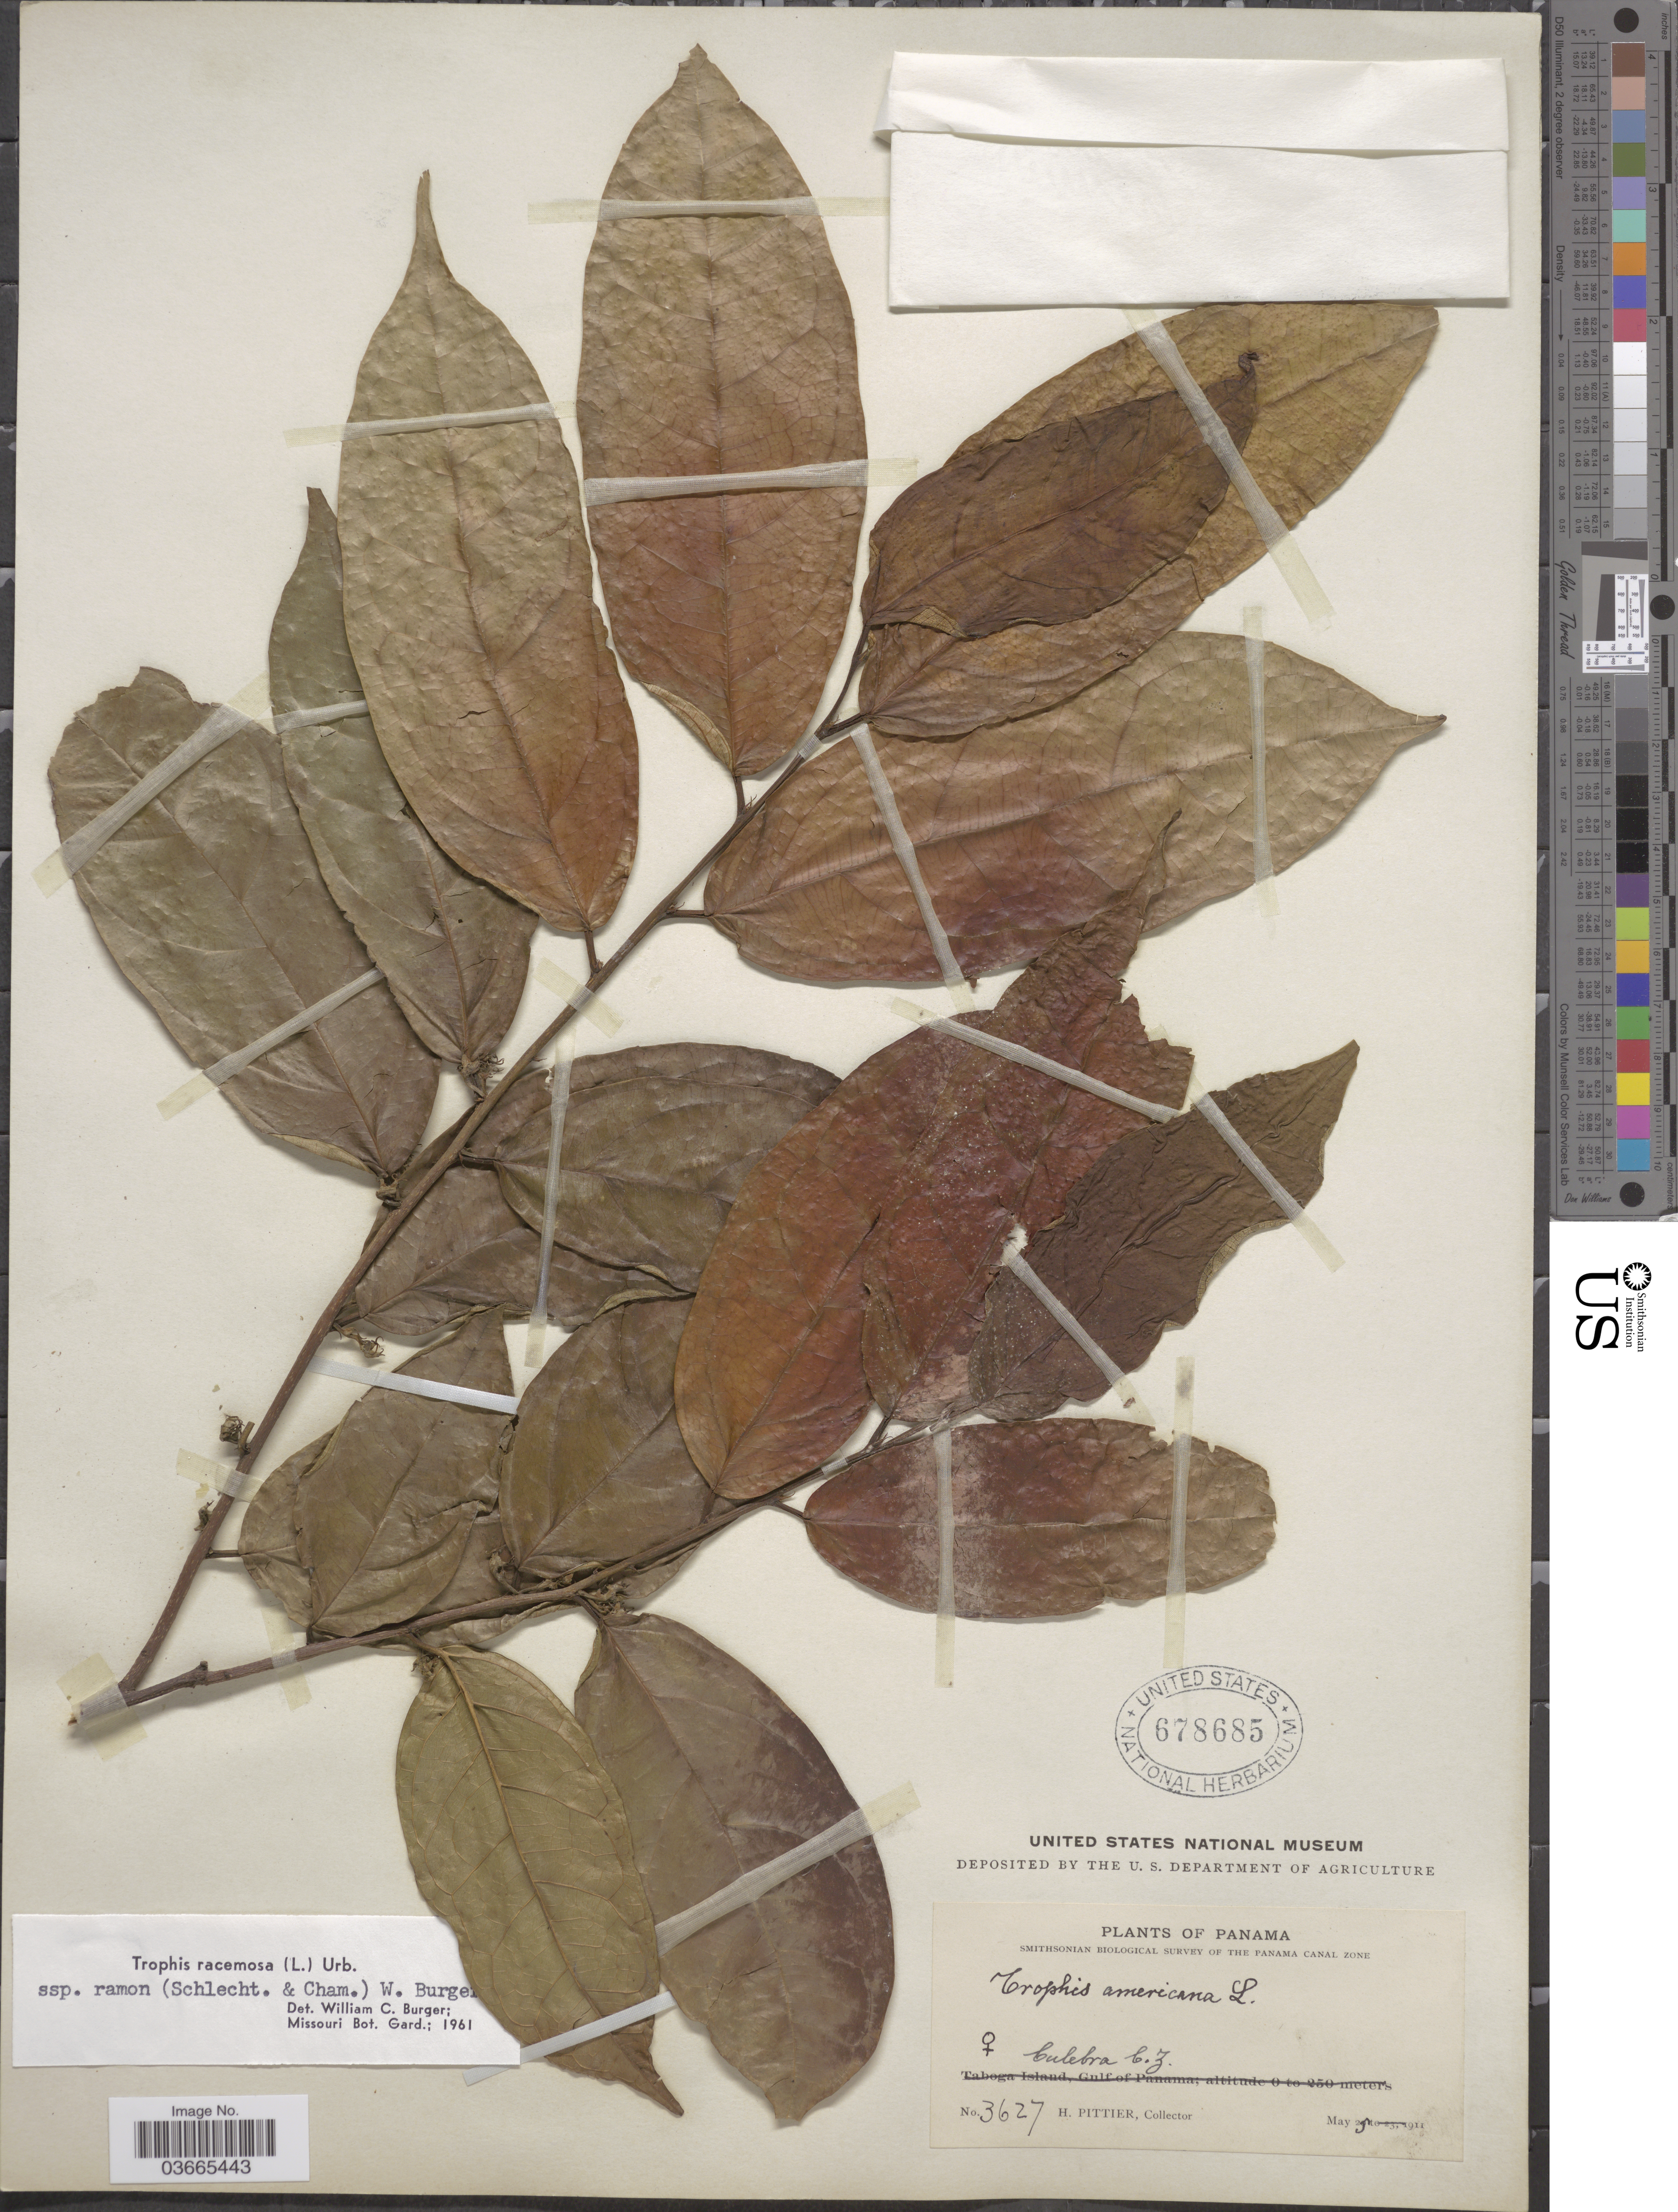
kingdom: Plantae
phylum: Tracheophyta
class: Magnoliopsida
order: Rosales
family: Moraceae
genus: Trophis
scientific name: Trophis racemosa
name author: (L.) Urb.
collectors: H. F. Pittier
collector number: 3627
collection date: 1911-05-25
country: Panama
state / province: Colón / Panamá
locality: Culebra C.Z.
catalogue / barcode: US 678685